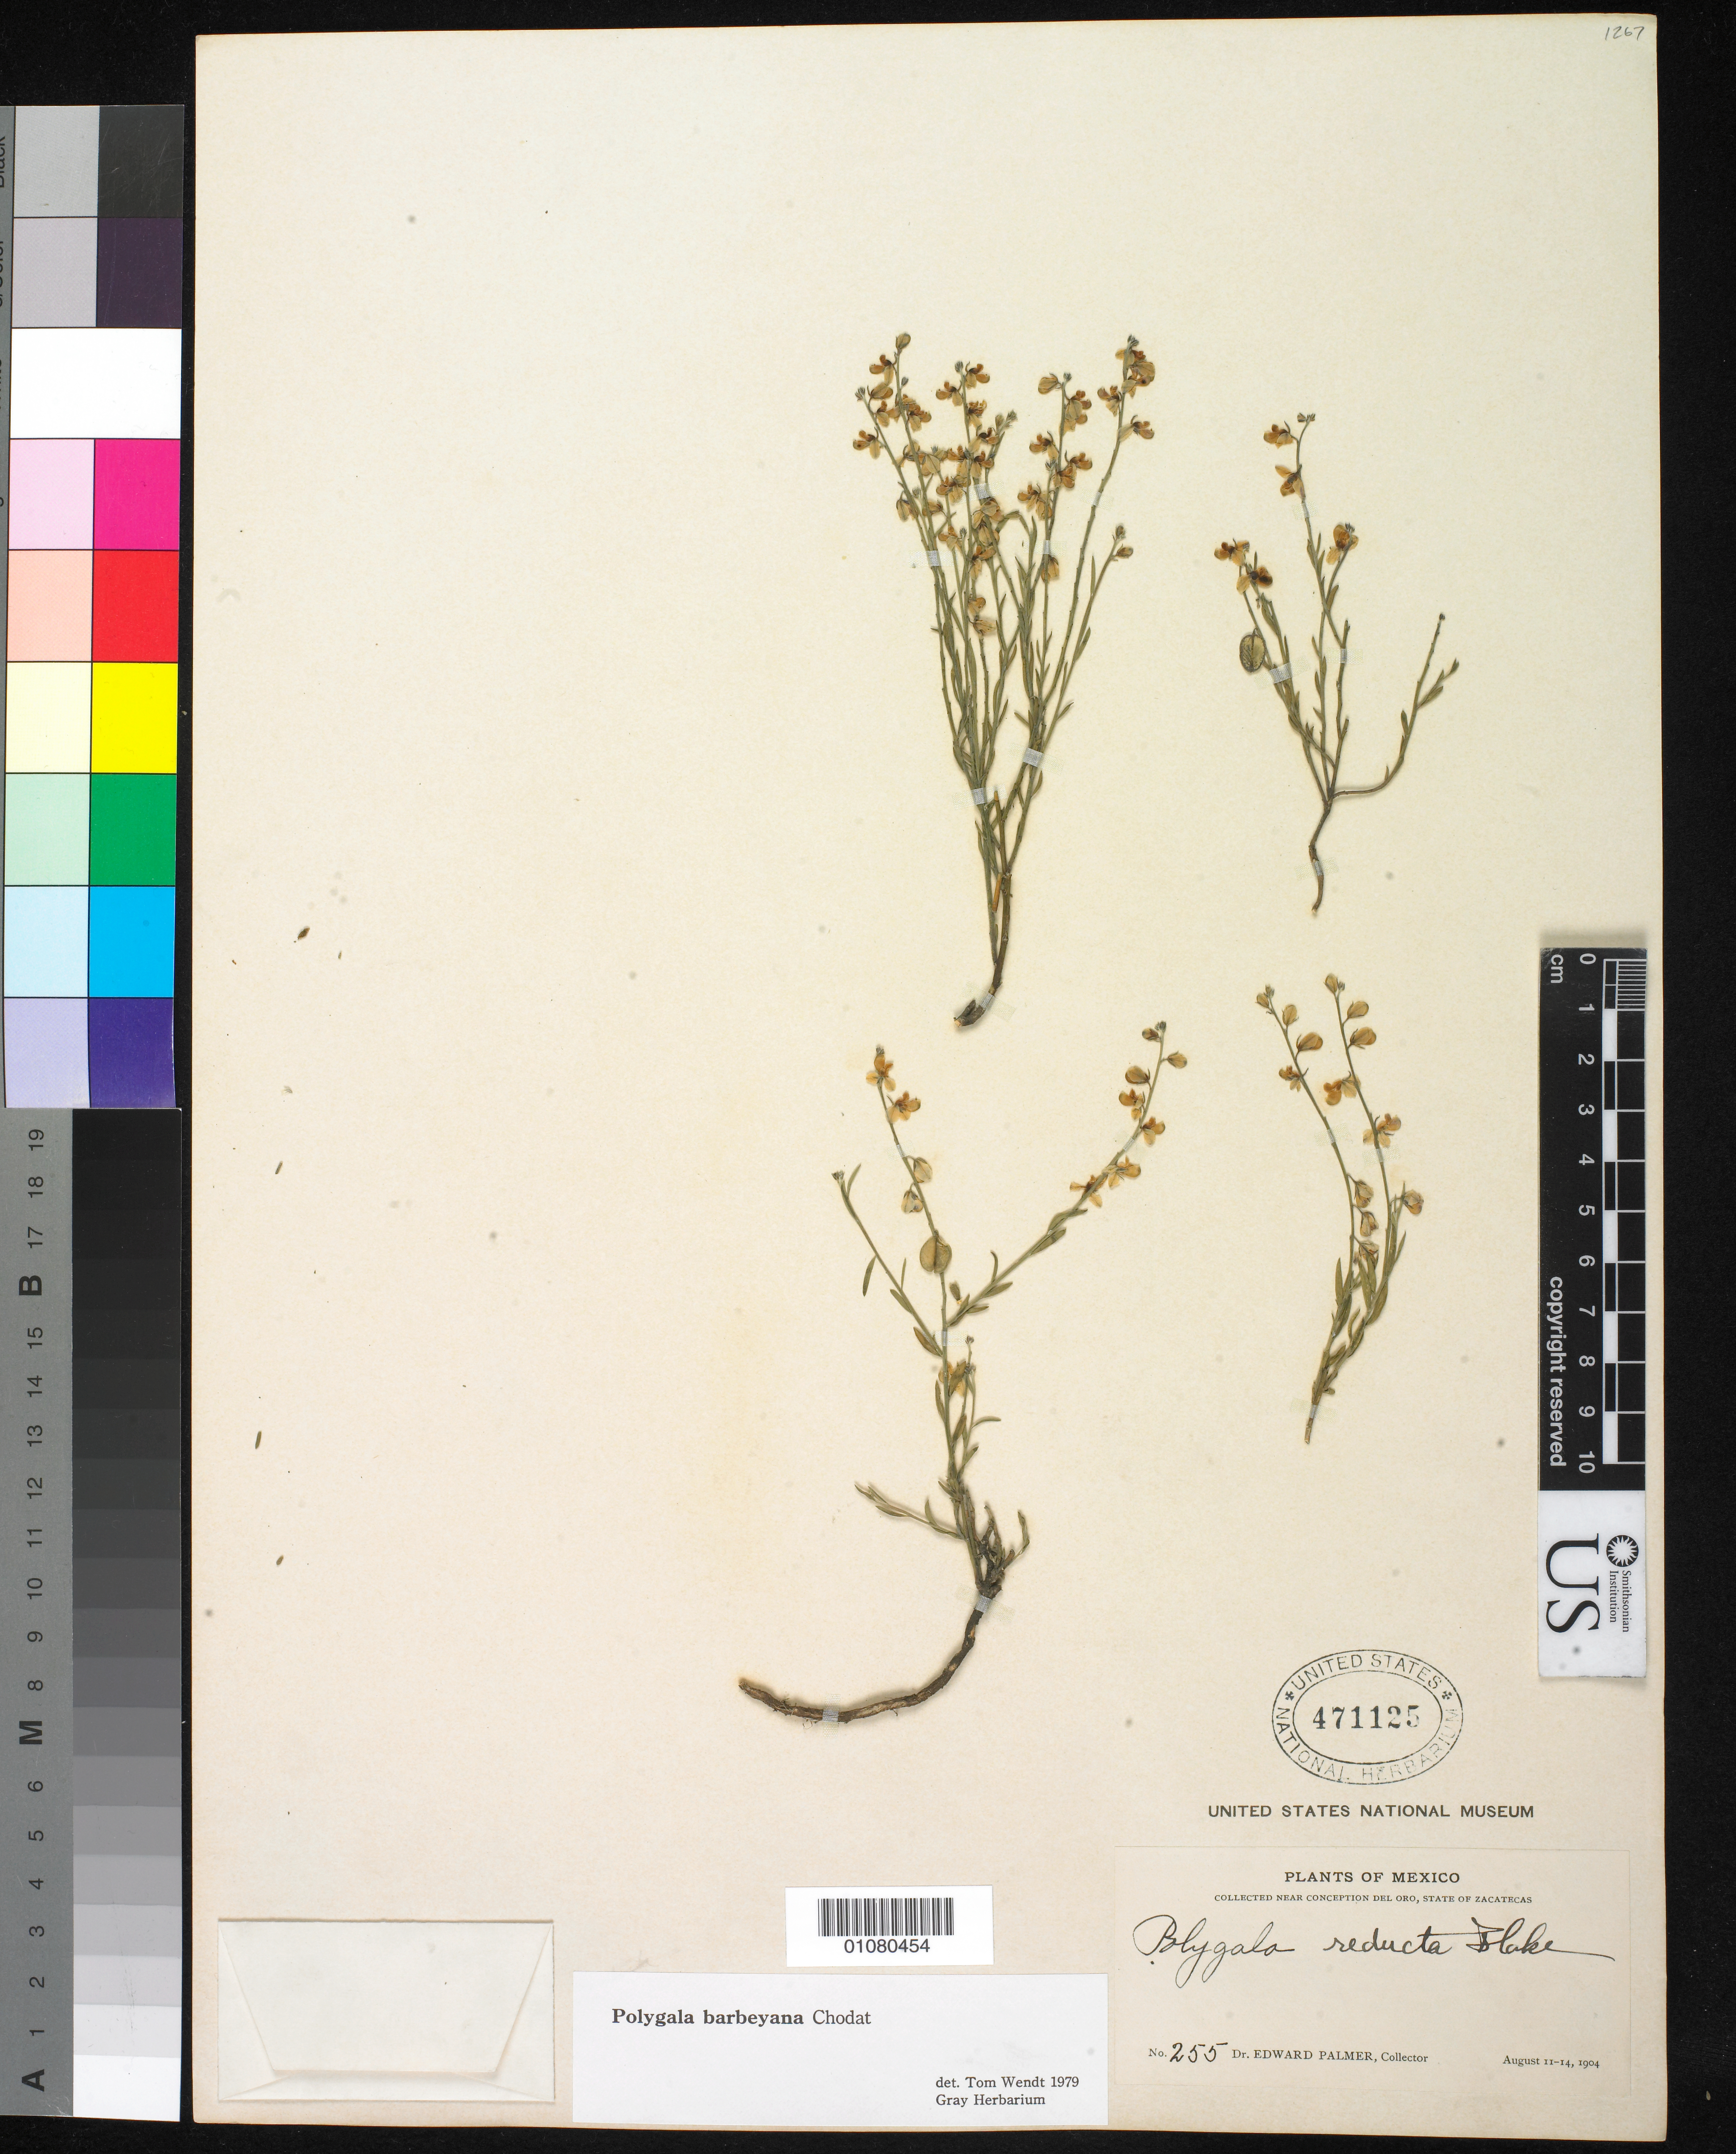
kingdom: Plantae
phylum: Tracheophyta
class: Magnoliopsida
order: Fabales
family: Polygalaceae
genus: Hebecarpa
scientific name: Hebecarpa barbeyana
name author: (Chodat) J.R. Abbott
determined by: Strong, Mark T., (BOT), Smithsonian Institution - National Museum of Natural History (UNITED STATES)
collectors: E. Palmer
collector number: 255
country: Mexico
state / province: Zacatecas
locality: Near Conception del Oro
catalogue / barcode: US 471125